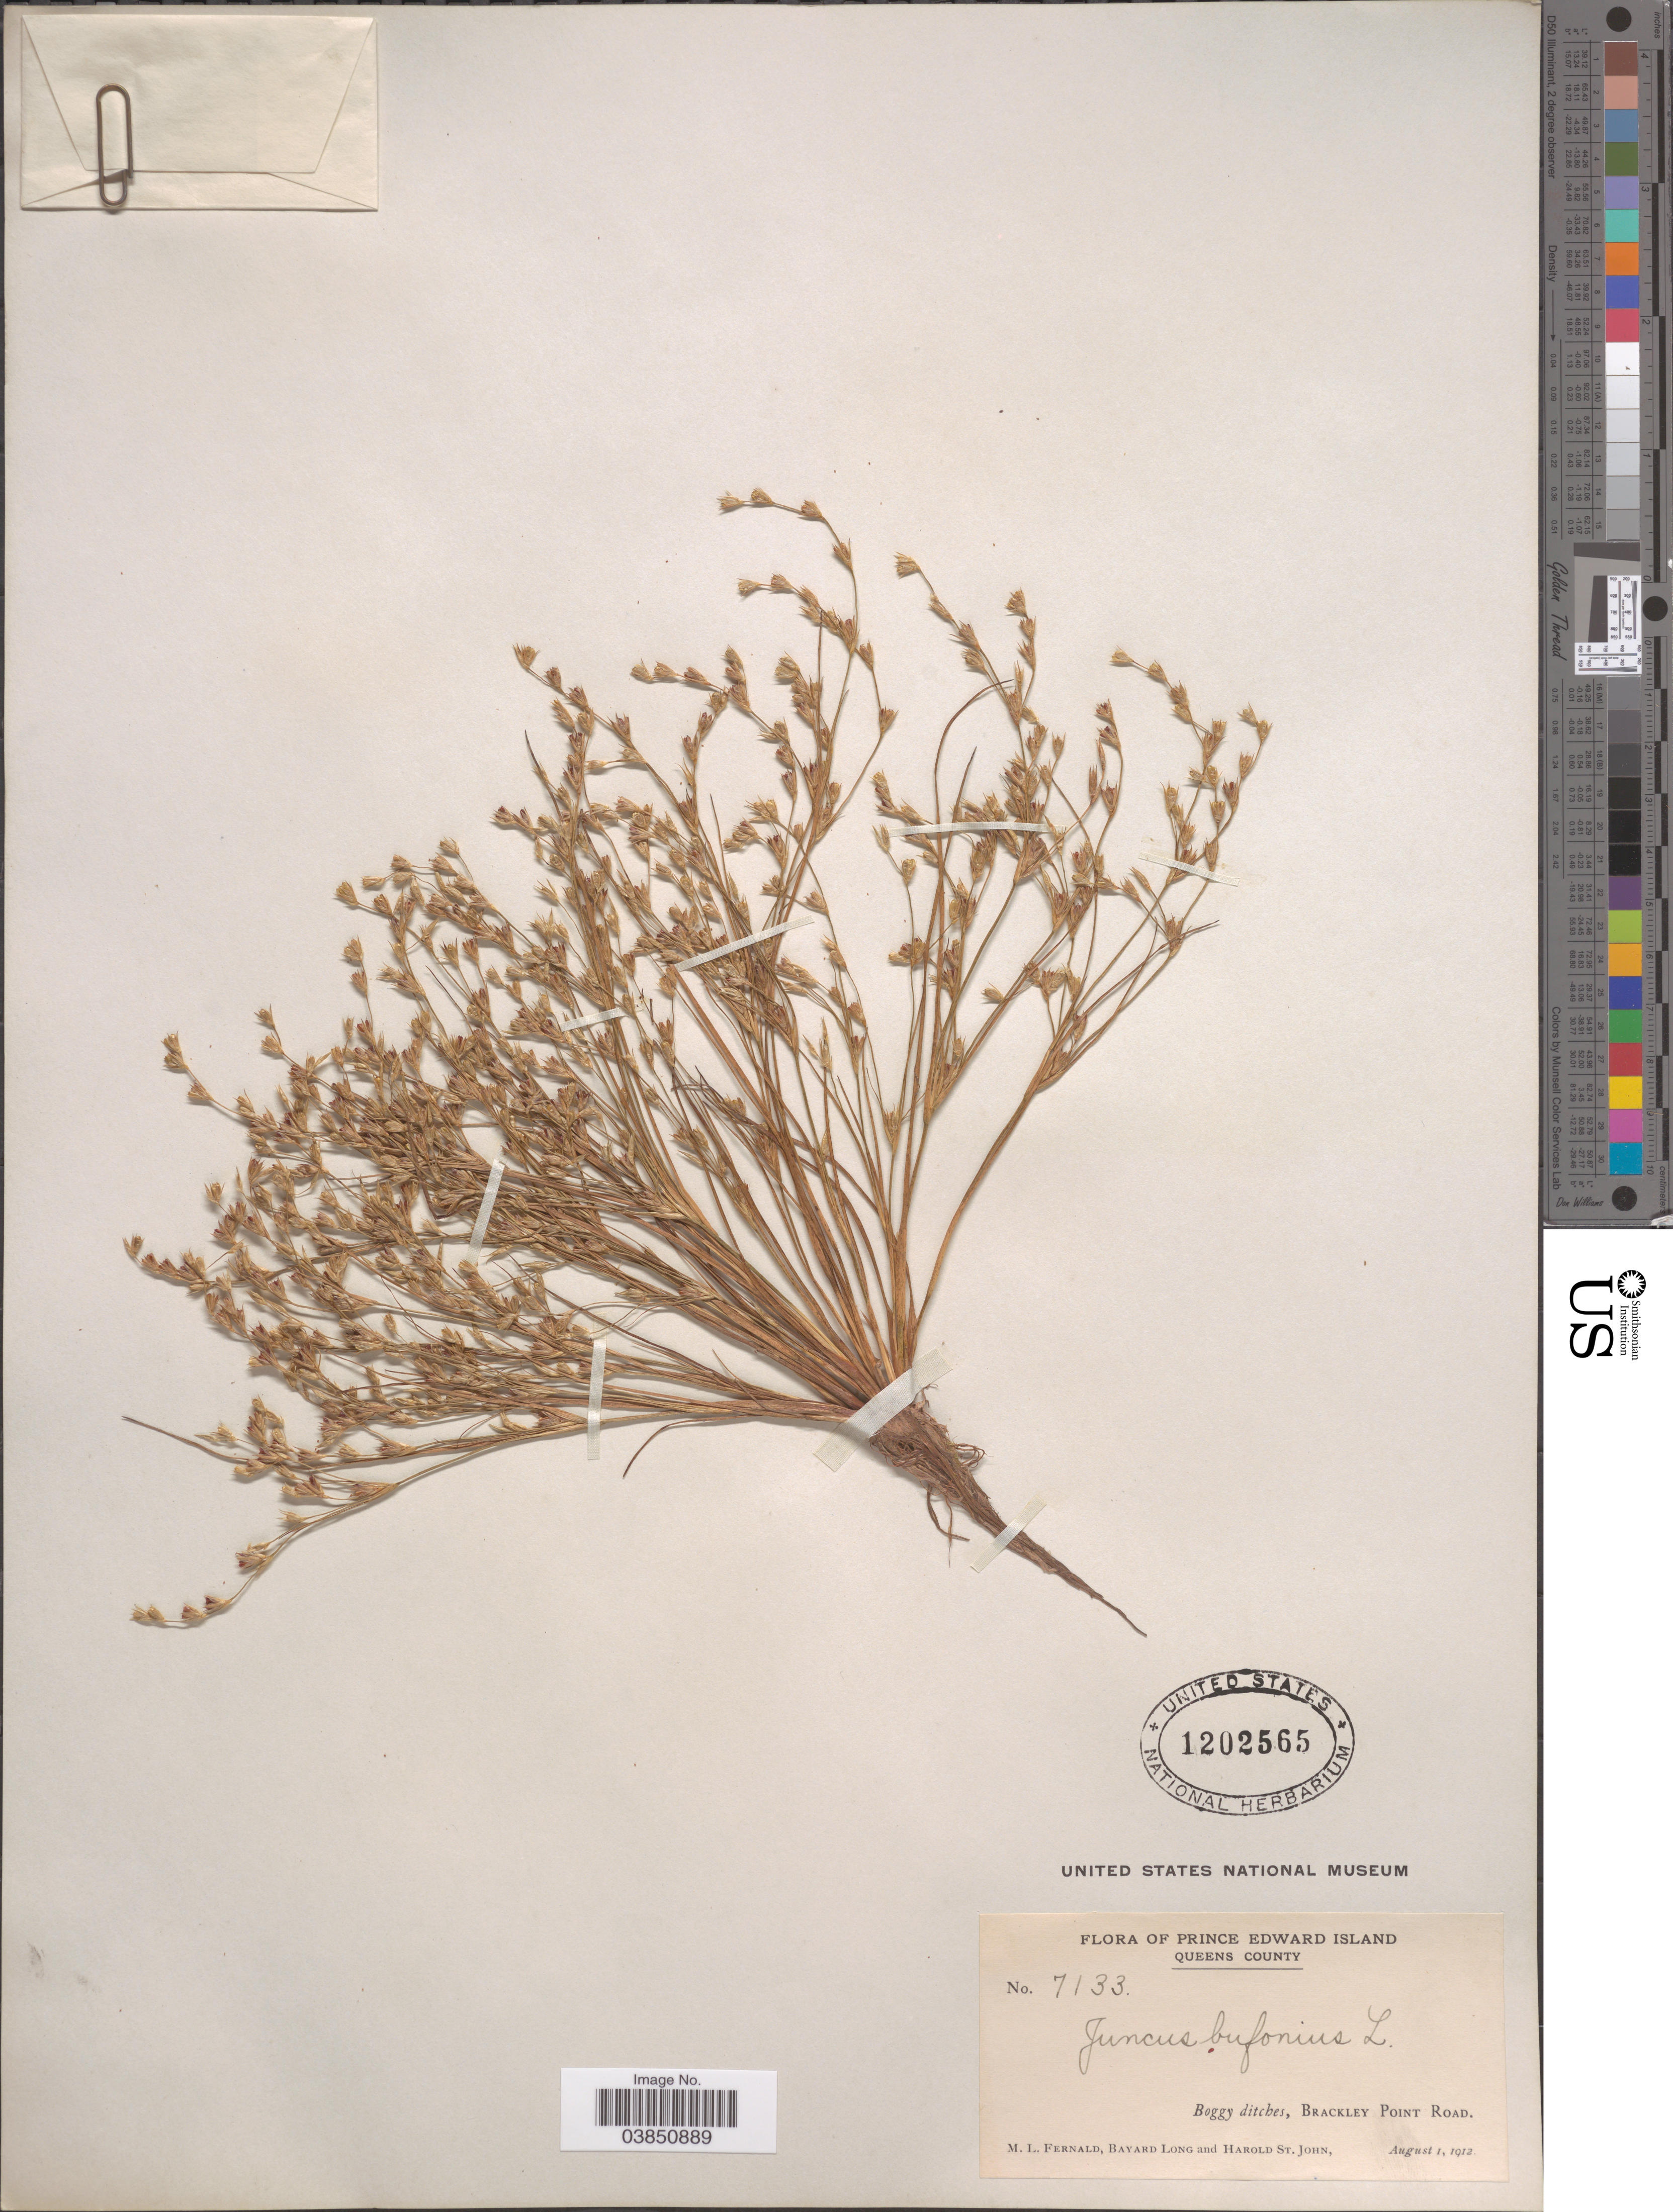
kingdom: Plantae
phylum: Tracheophyta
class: Liliopsida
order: Poales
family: Juncaceae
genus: Juncus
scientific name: Juncus bufonius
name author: L.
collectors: M. L. Fernald, B. Long & H. St. John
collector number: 7133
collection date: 1912-08-01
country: Canada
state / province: Prince Edward Island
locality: Queens County. Brackeley Point Road.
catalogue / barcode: US 1202565